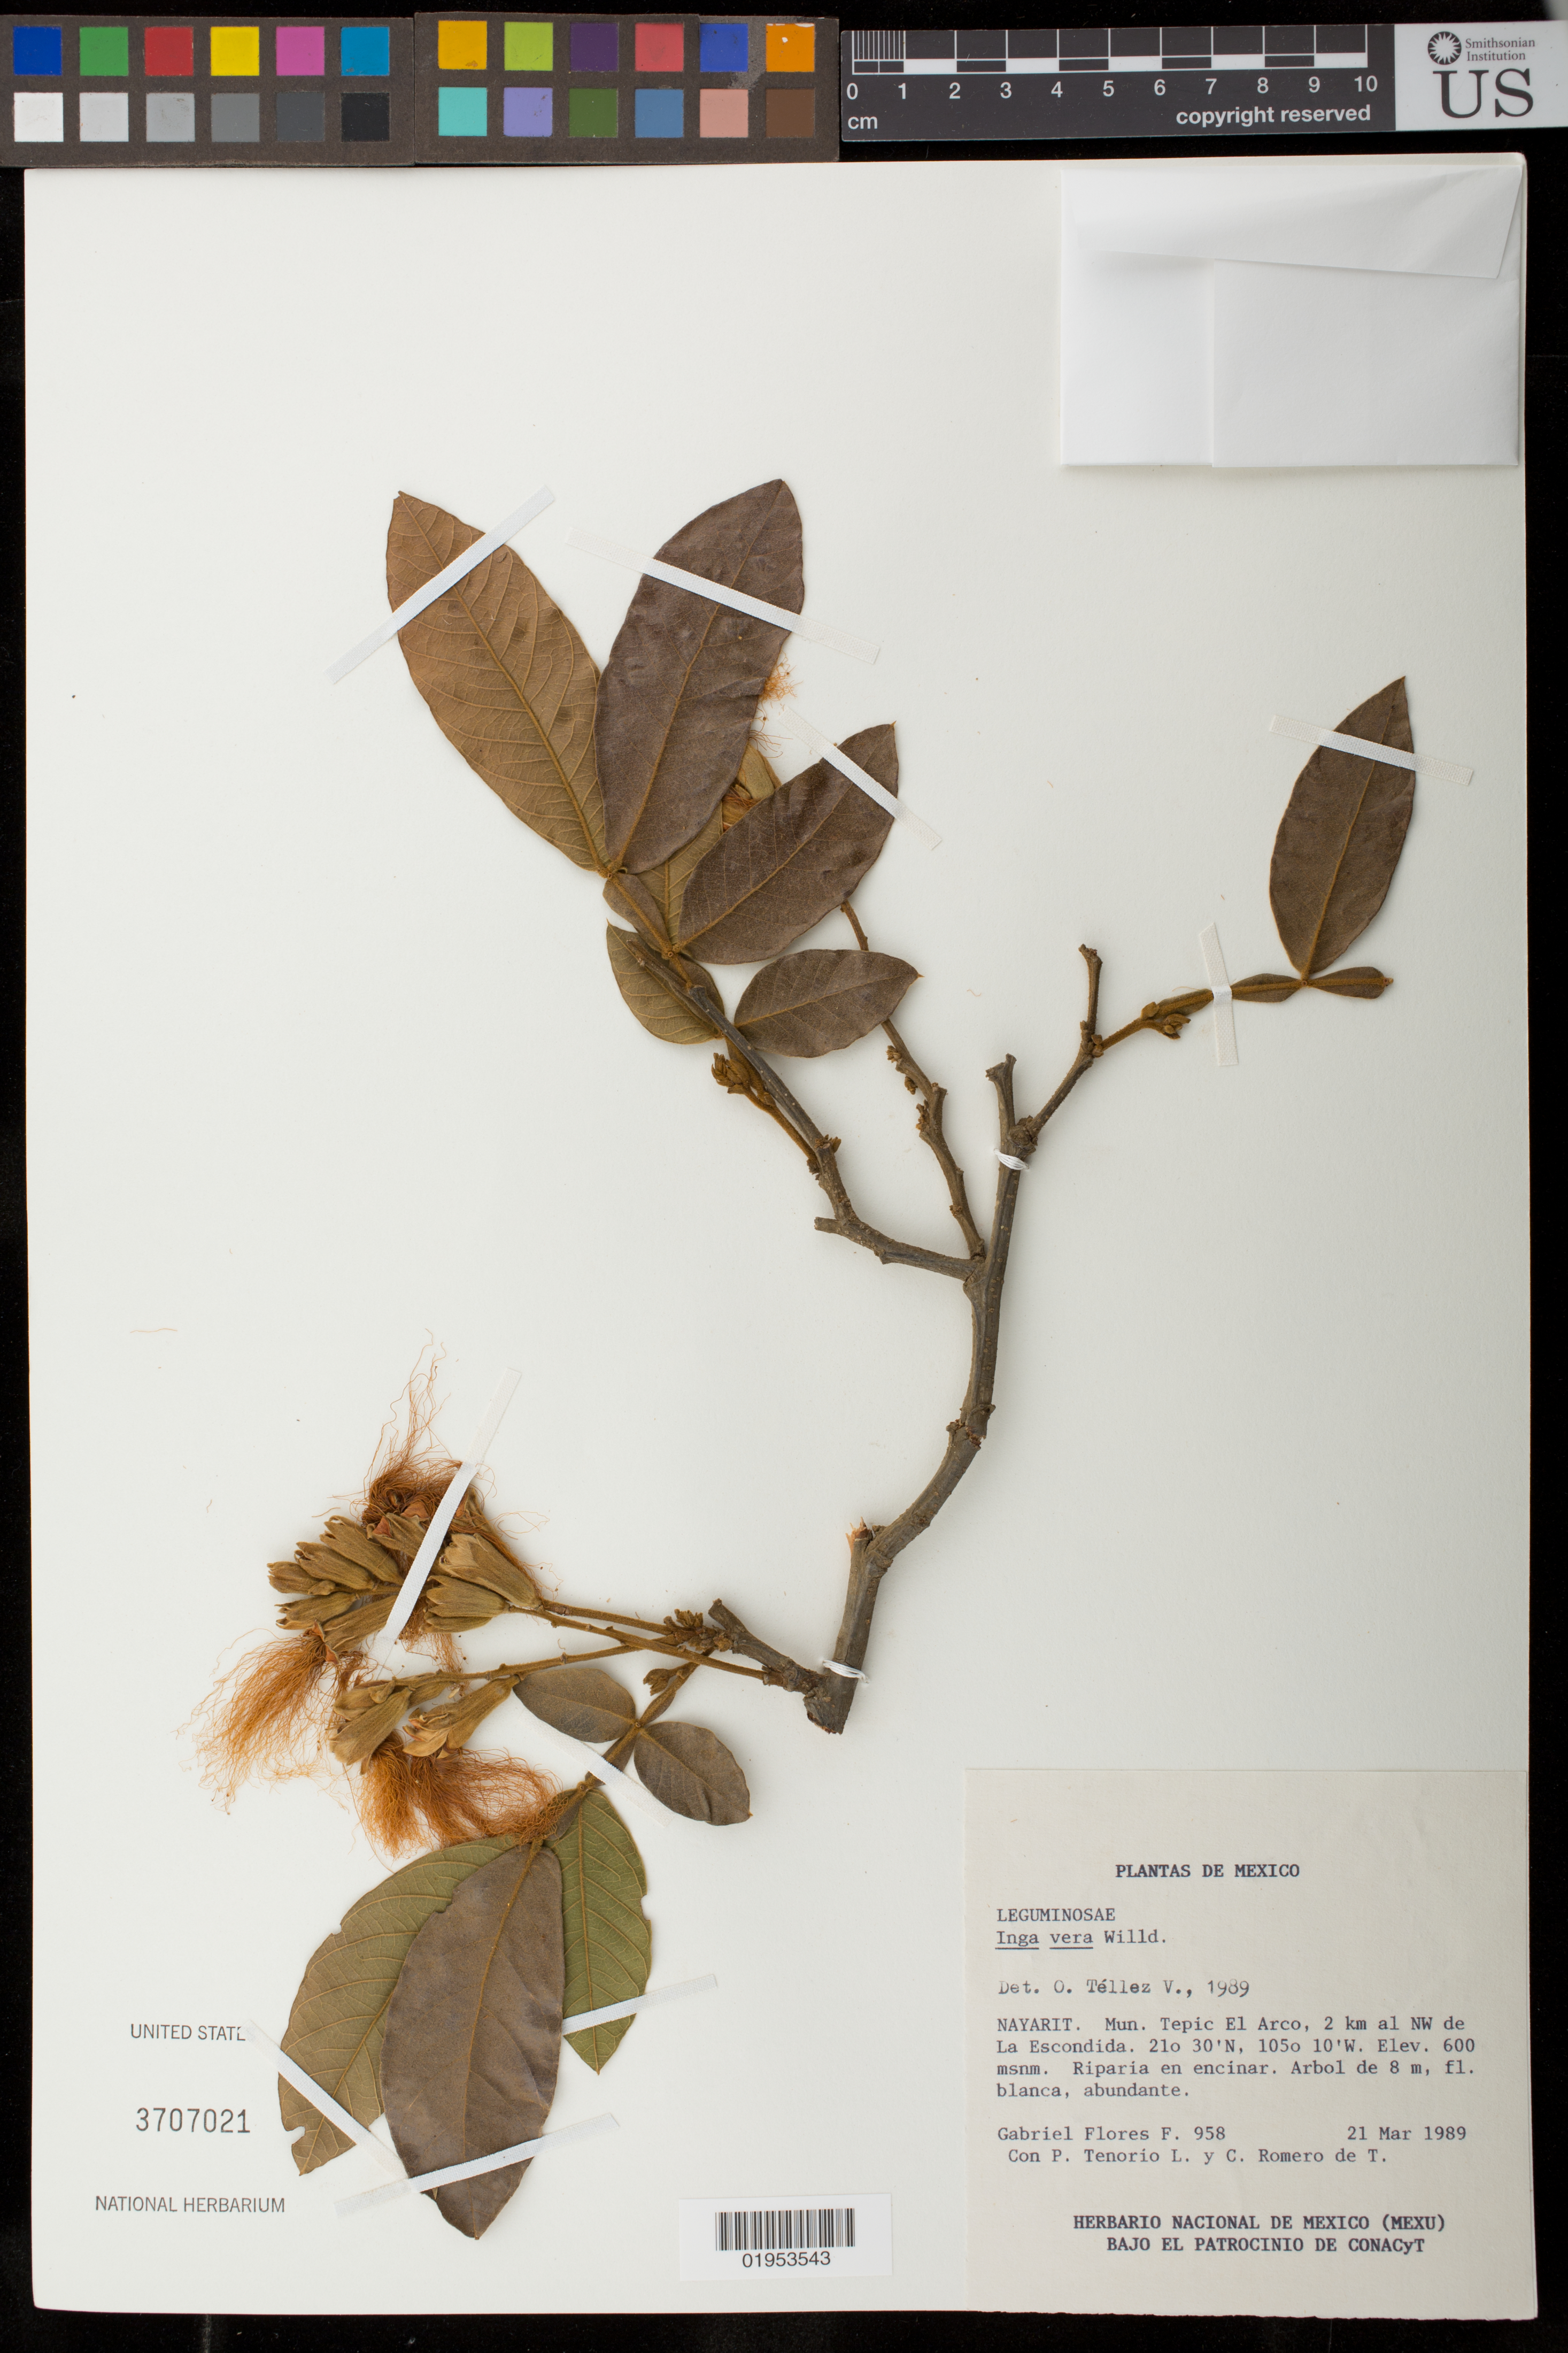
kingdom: Plantae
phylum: Tracheophyta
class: Magnoliopsida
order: Fabales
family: Fabaceae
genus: Inga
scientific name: Inga vera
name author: Willd.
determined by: Téllez V., Oswaldo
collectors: G. Flores F., P. Tenorio L. & C. Romero de T.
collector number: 958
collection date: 1989-03-21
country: Mexico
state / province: Nayarit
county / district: Tepic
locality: El Arco, 2 km. al NW de La Escondida.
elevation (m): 600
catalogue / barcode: US 3707021